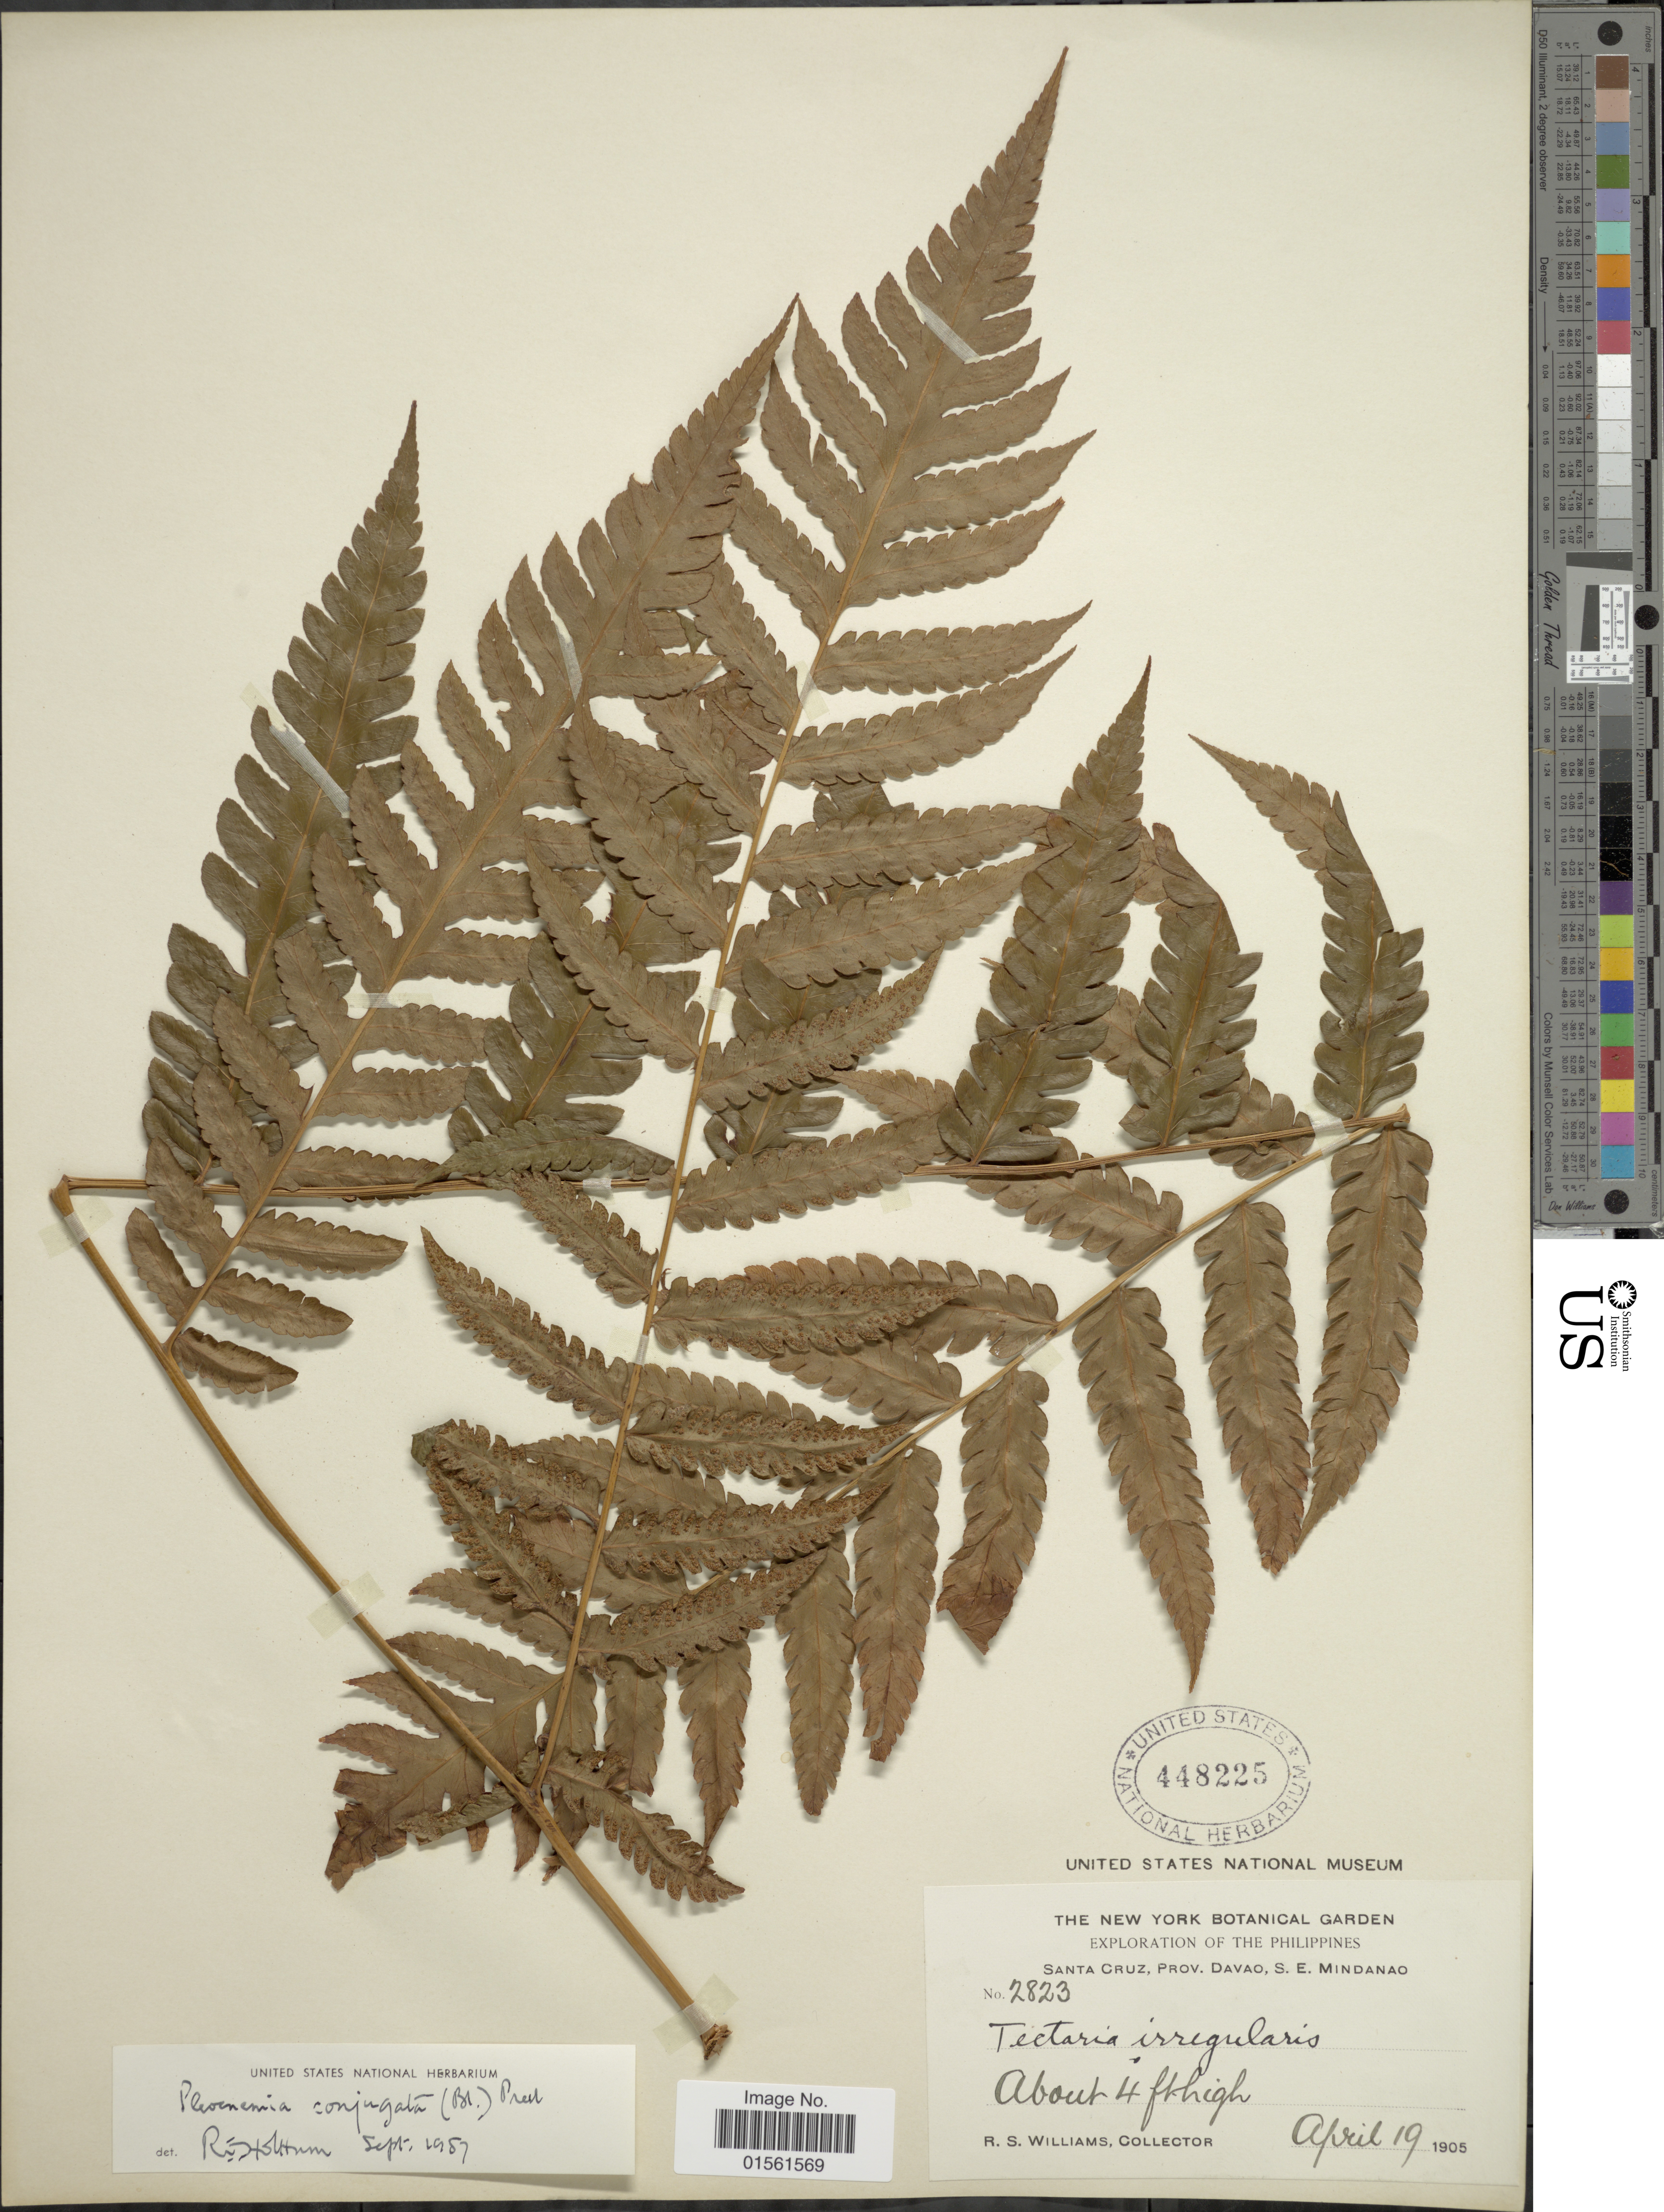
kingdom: Plantae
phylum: Tracheophyta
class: Polypodiopsida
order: Polypodiales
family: Dryopteridaceae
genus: Pleocnemia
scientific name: Pleocnemia conjugata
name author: (Blume) C. Presl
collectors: R. S. Williams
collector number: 2823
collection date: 1905-04-19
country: Philippines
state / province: Davao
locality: Santa Cruz, Prov. Davao, S.E. Mindanao.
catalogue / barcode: US 448225